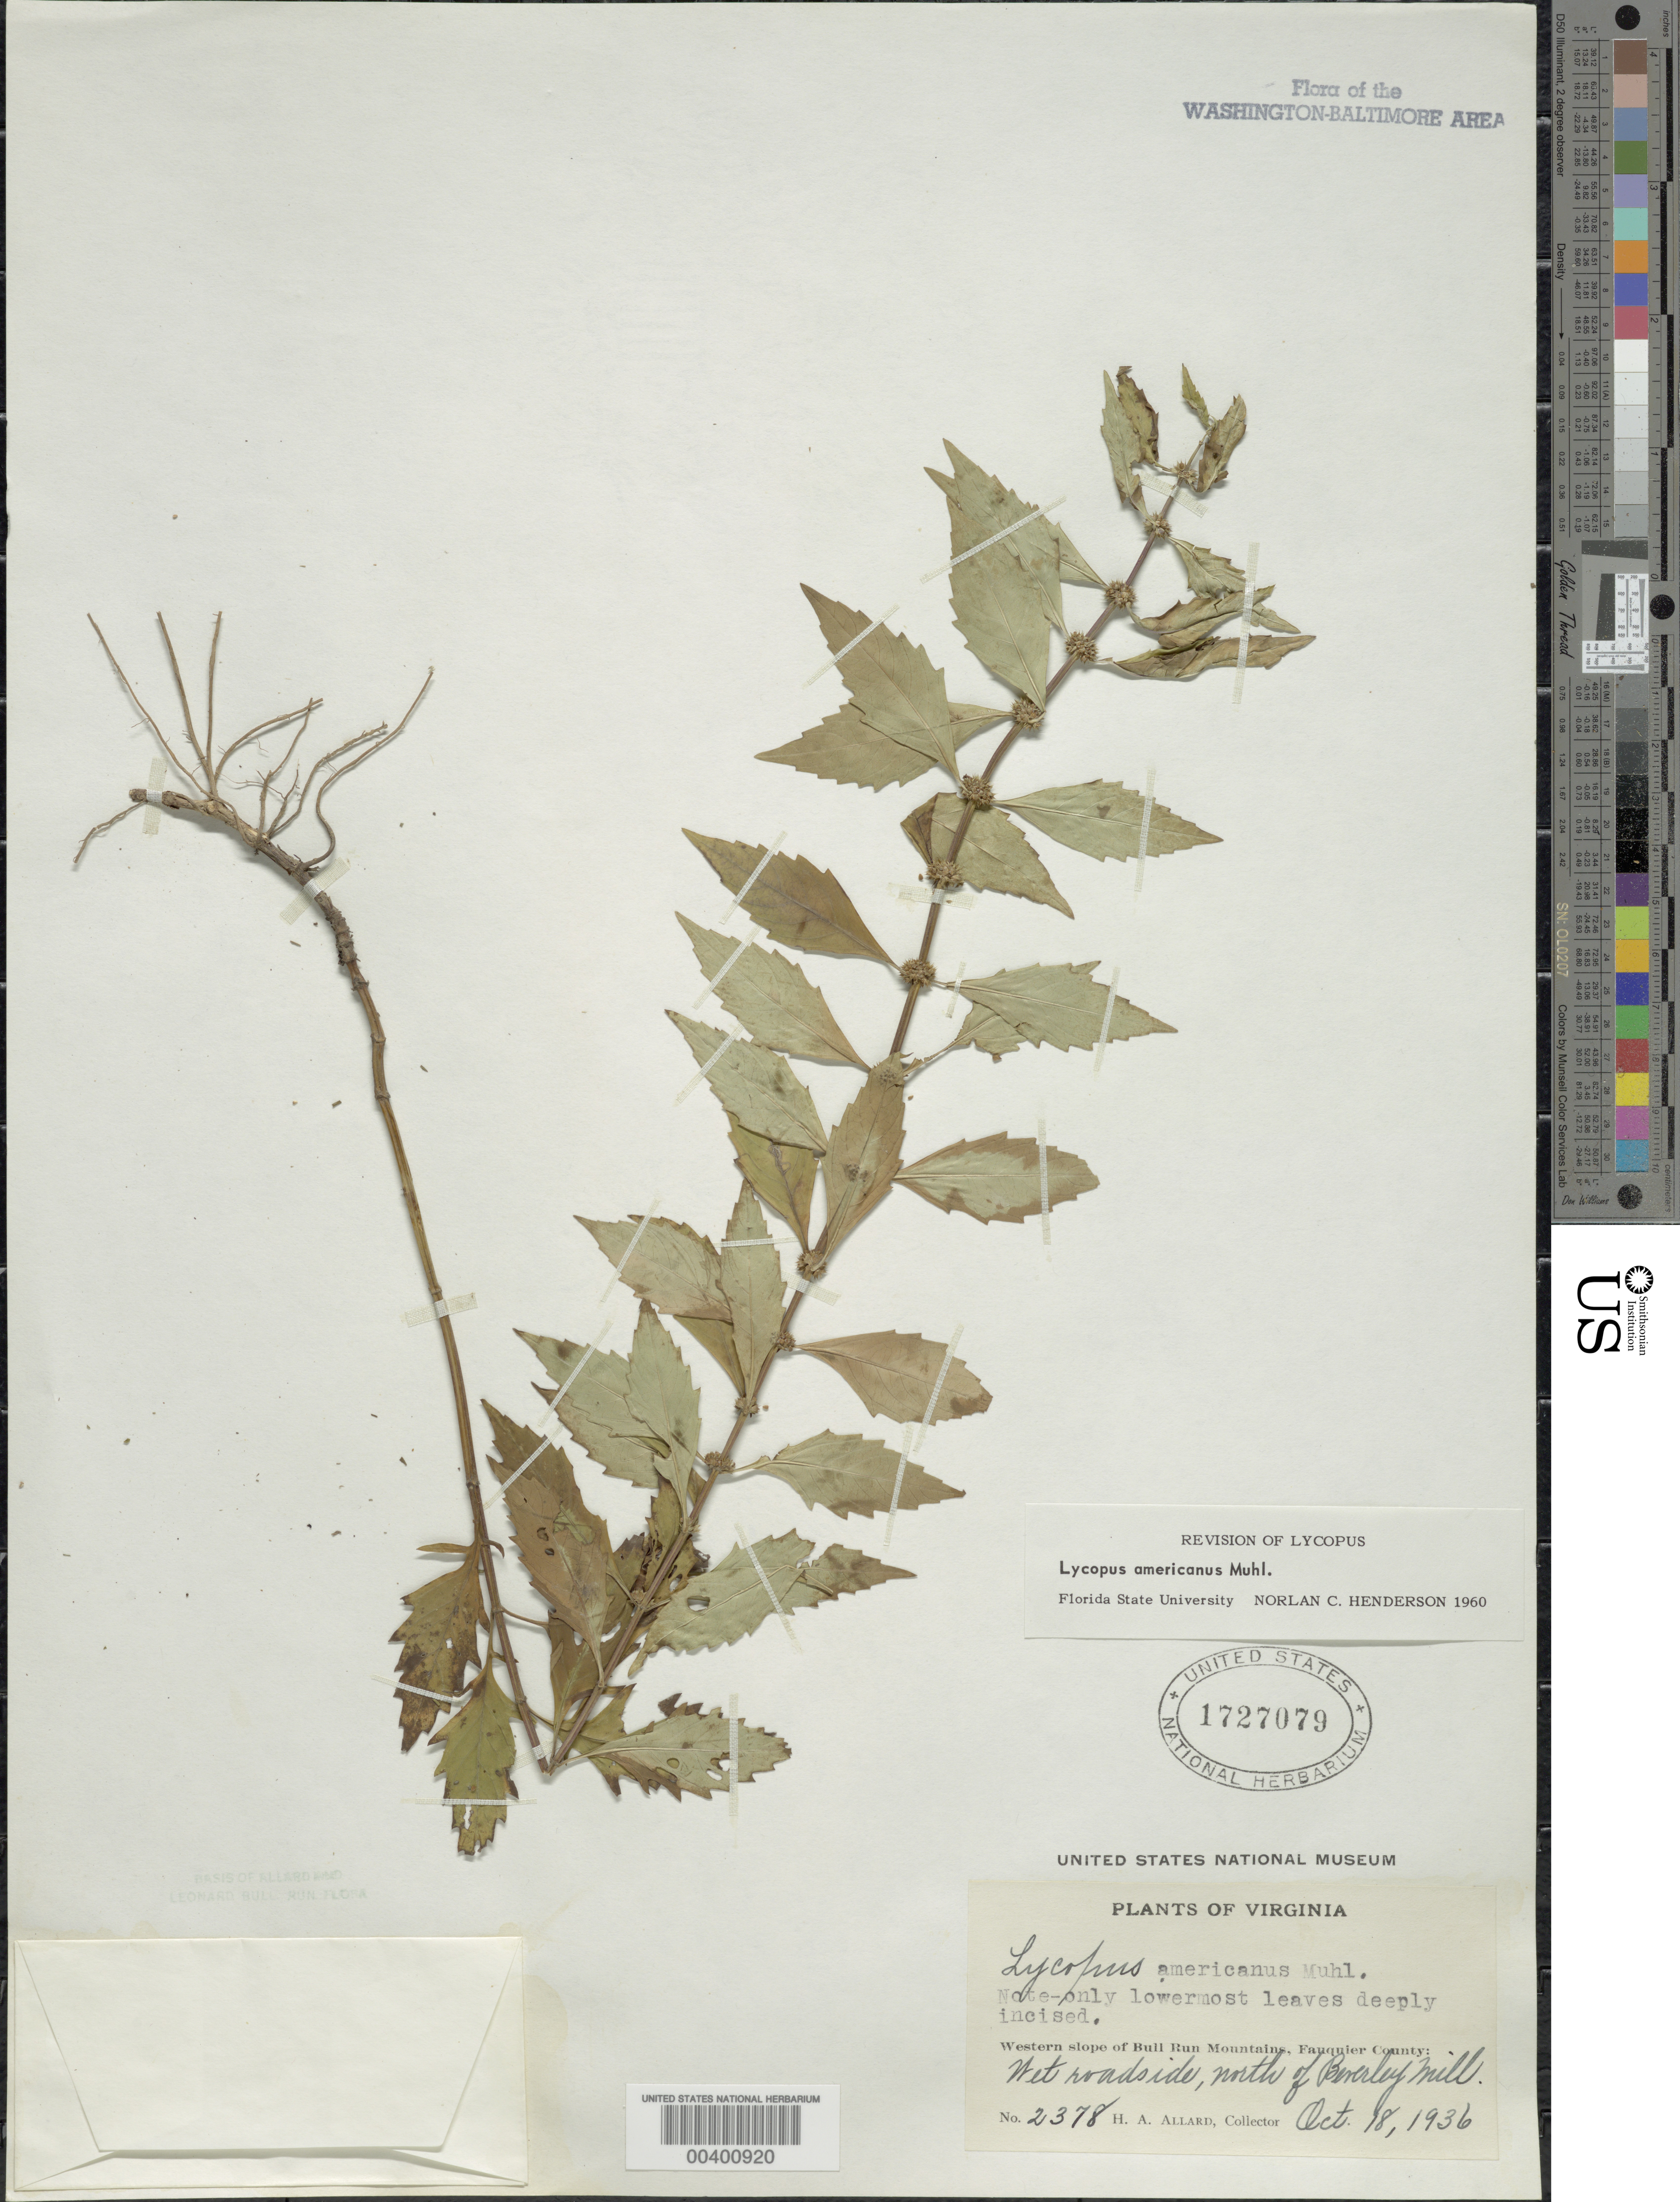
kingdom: Plantae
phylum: Tracheophyta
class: Magnoliopsida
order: Lamiales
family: Lamiaceae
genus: Lycopus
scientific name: Lycopus americanus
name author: Muhl. ex W.P.C. Barton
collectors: H. A. Allard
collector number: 2378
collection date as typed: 18 Oct 1936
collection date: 1936-10-18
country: United States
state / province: Virginia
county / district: Fauquier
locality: North of Beverley Mill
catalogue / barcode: US 1727079